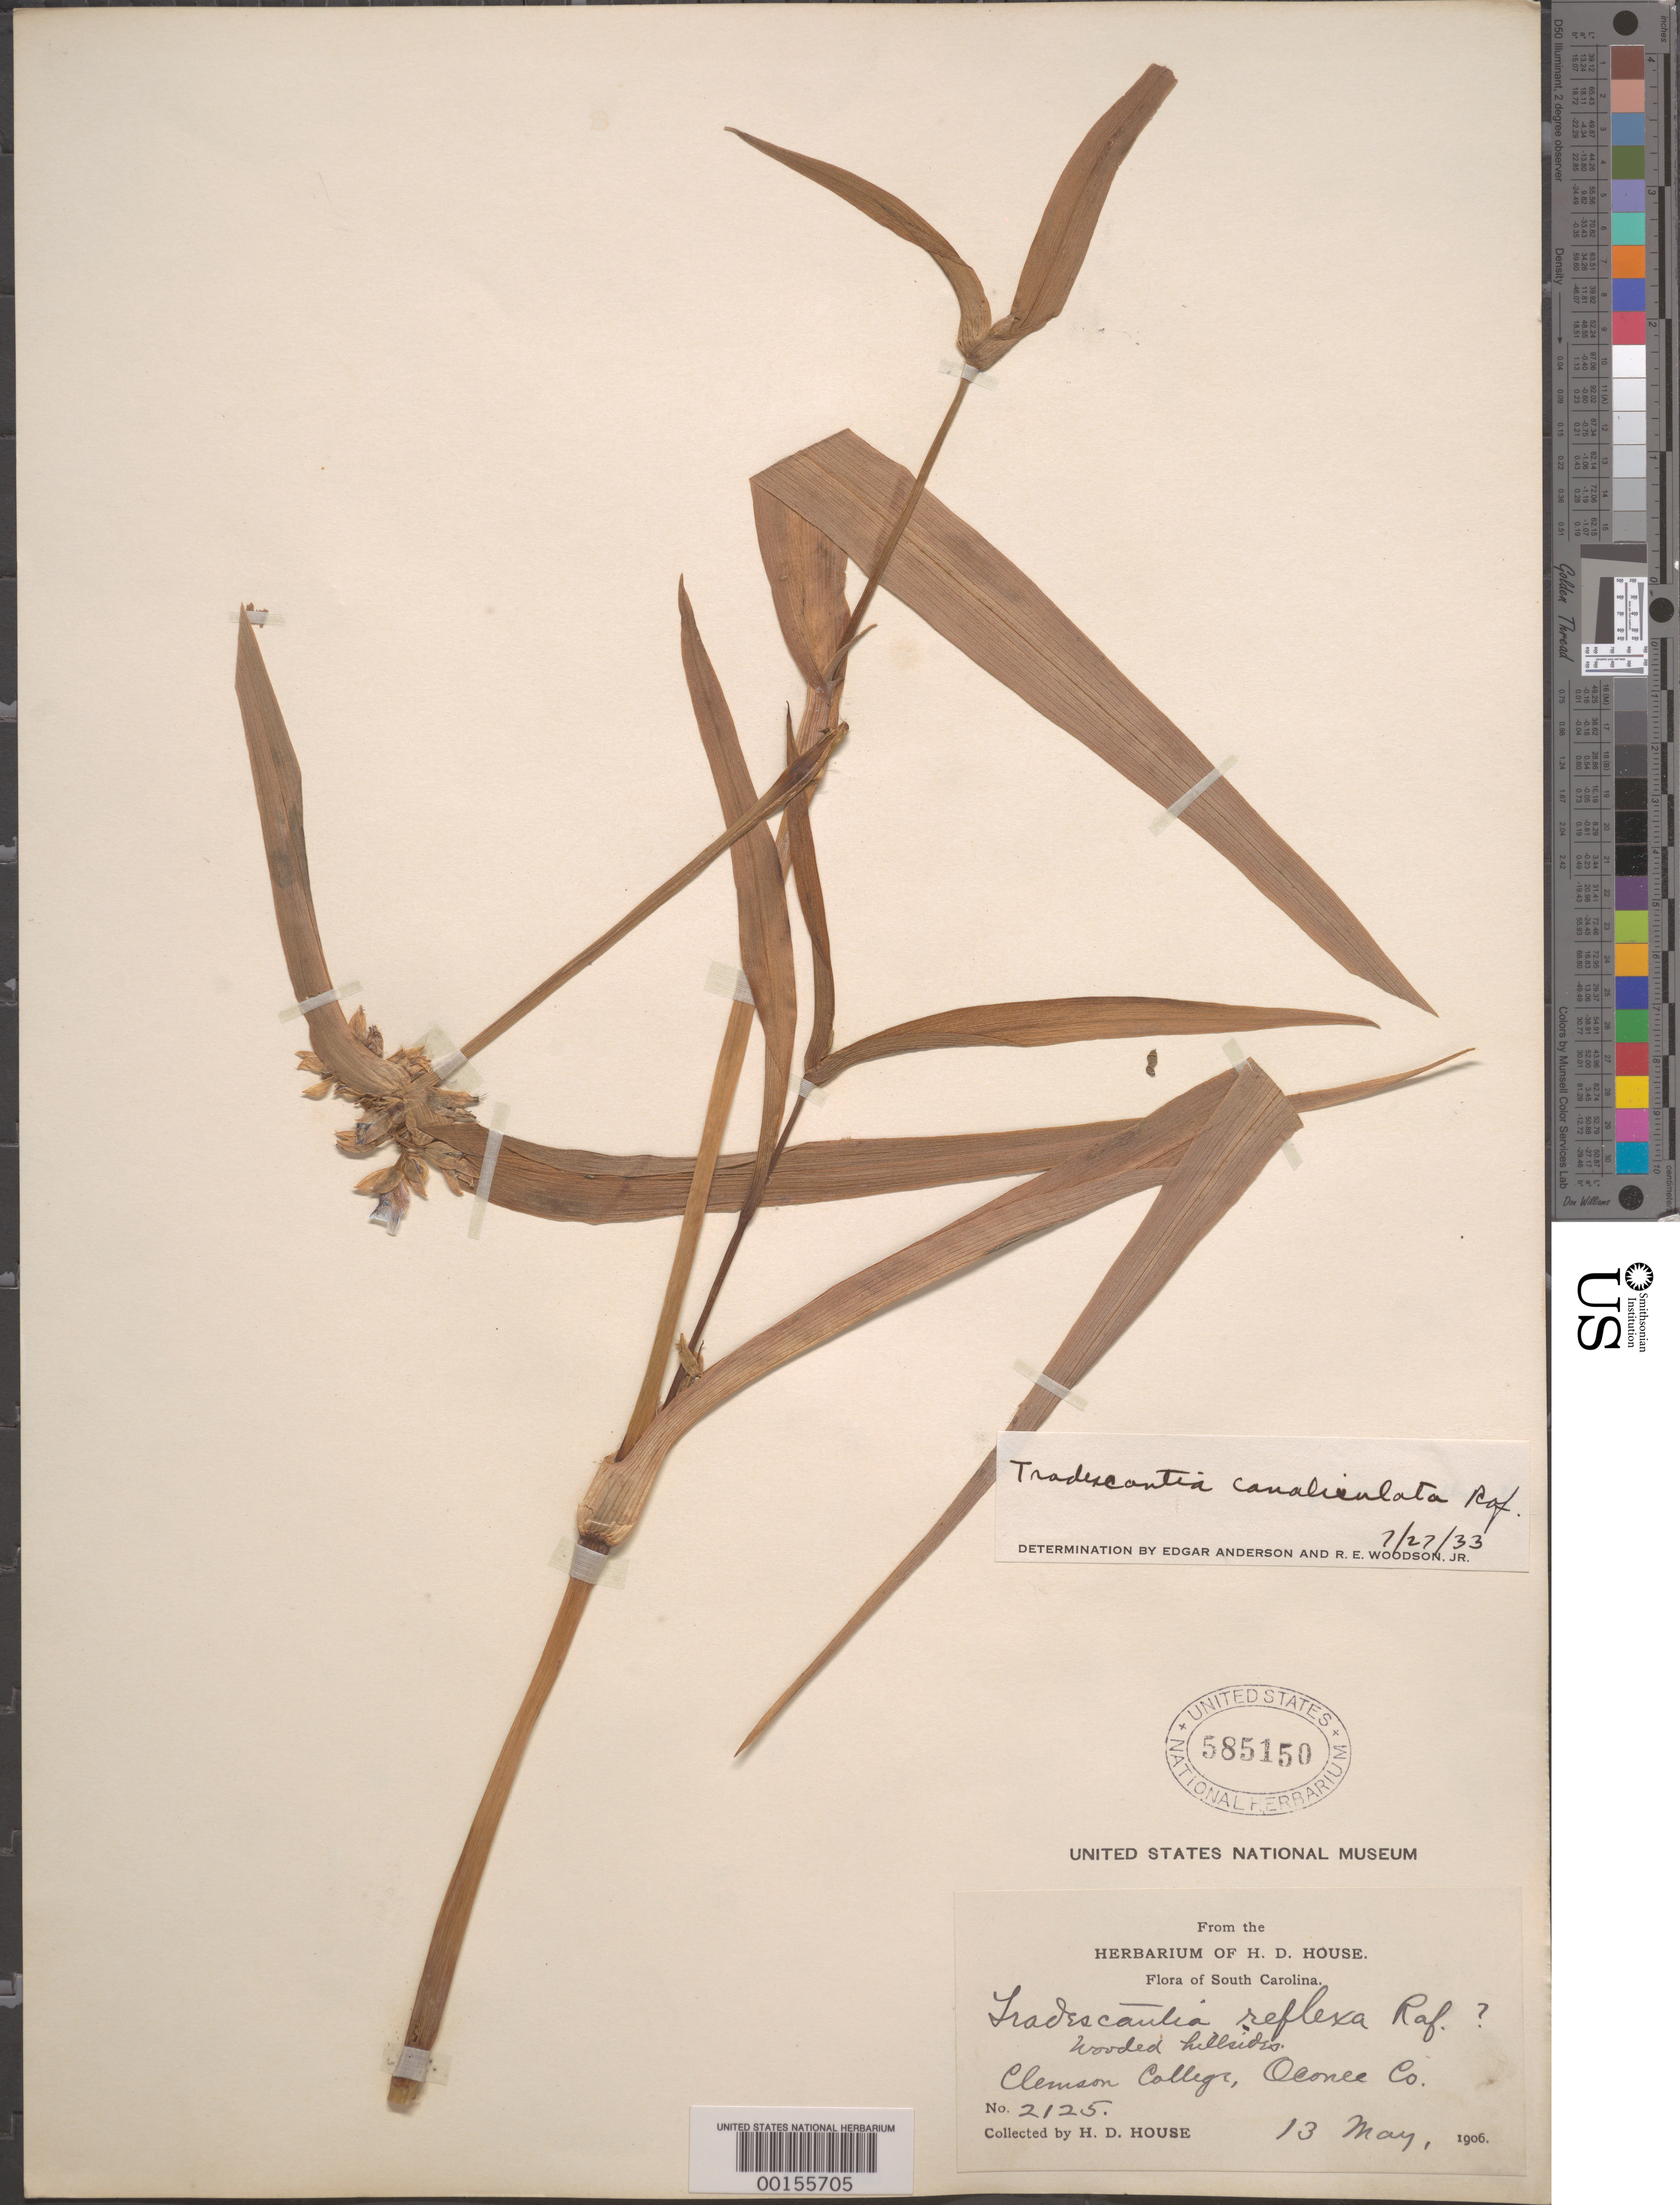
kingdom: Plantae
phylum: Tracheophyta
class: Liliopsida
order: Commelinales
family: Commelinaceae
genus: Tradescantia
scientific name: Tradescantia ohiensis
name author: Raf.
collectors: H. D. House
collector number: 2125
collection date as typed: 13 May 1906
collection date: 1906-05-13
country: United States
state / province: South Carolina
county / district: Oconee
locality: Clemson college grounds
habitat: Wooded hillsides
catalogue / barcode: US 585150